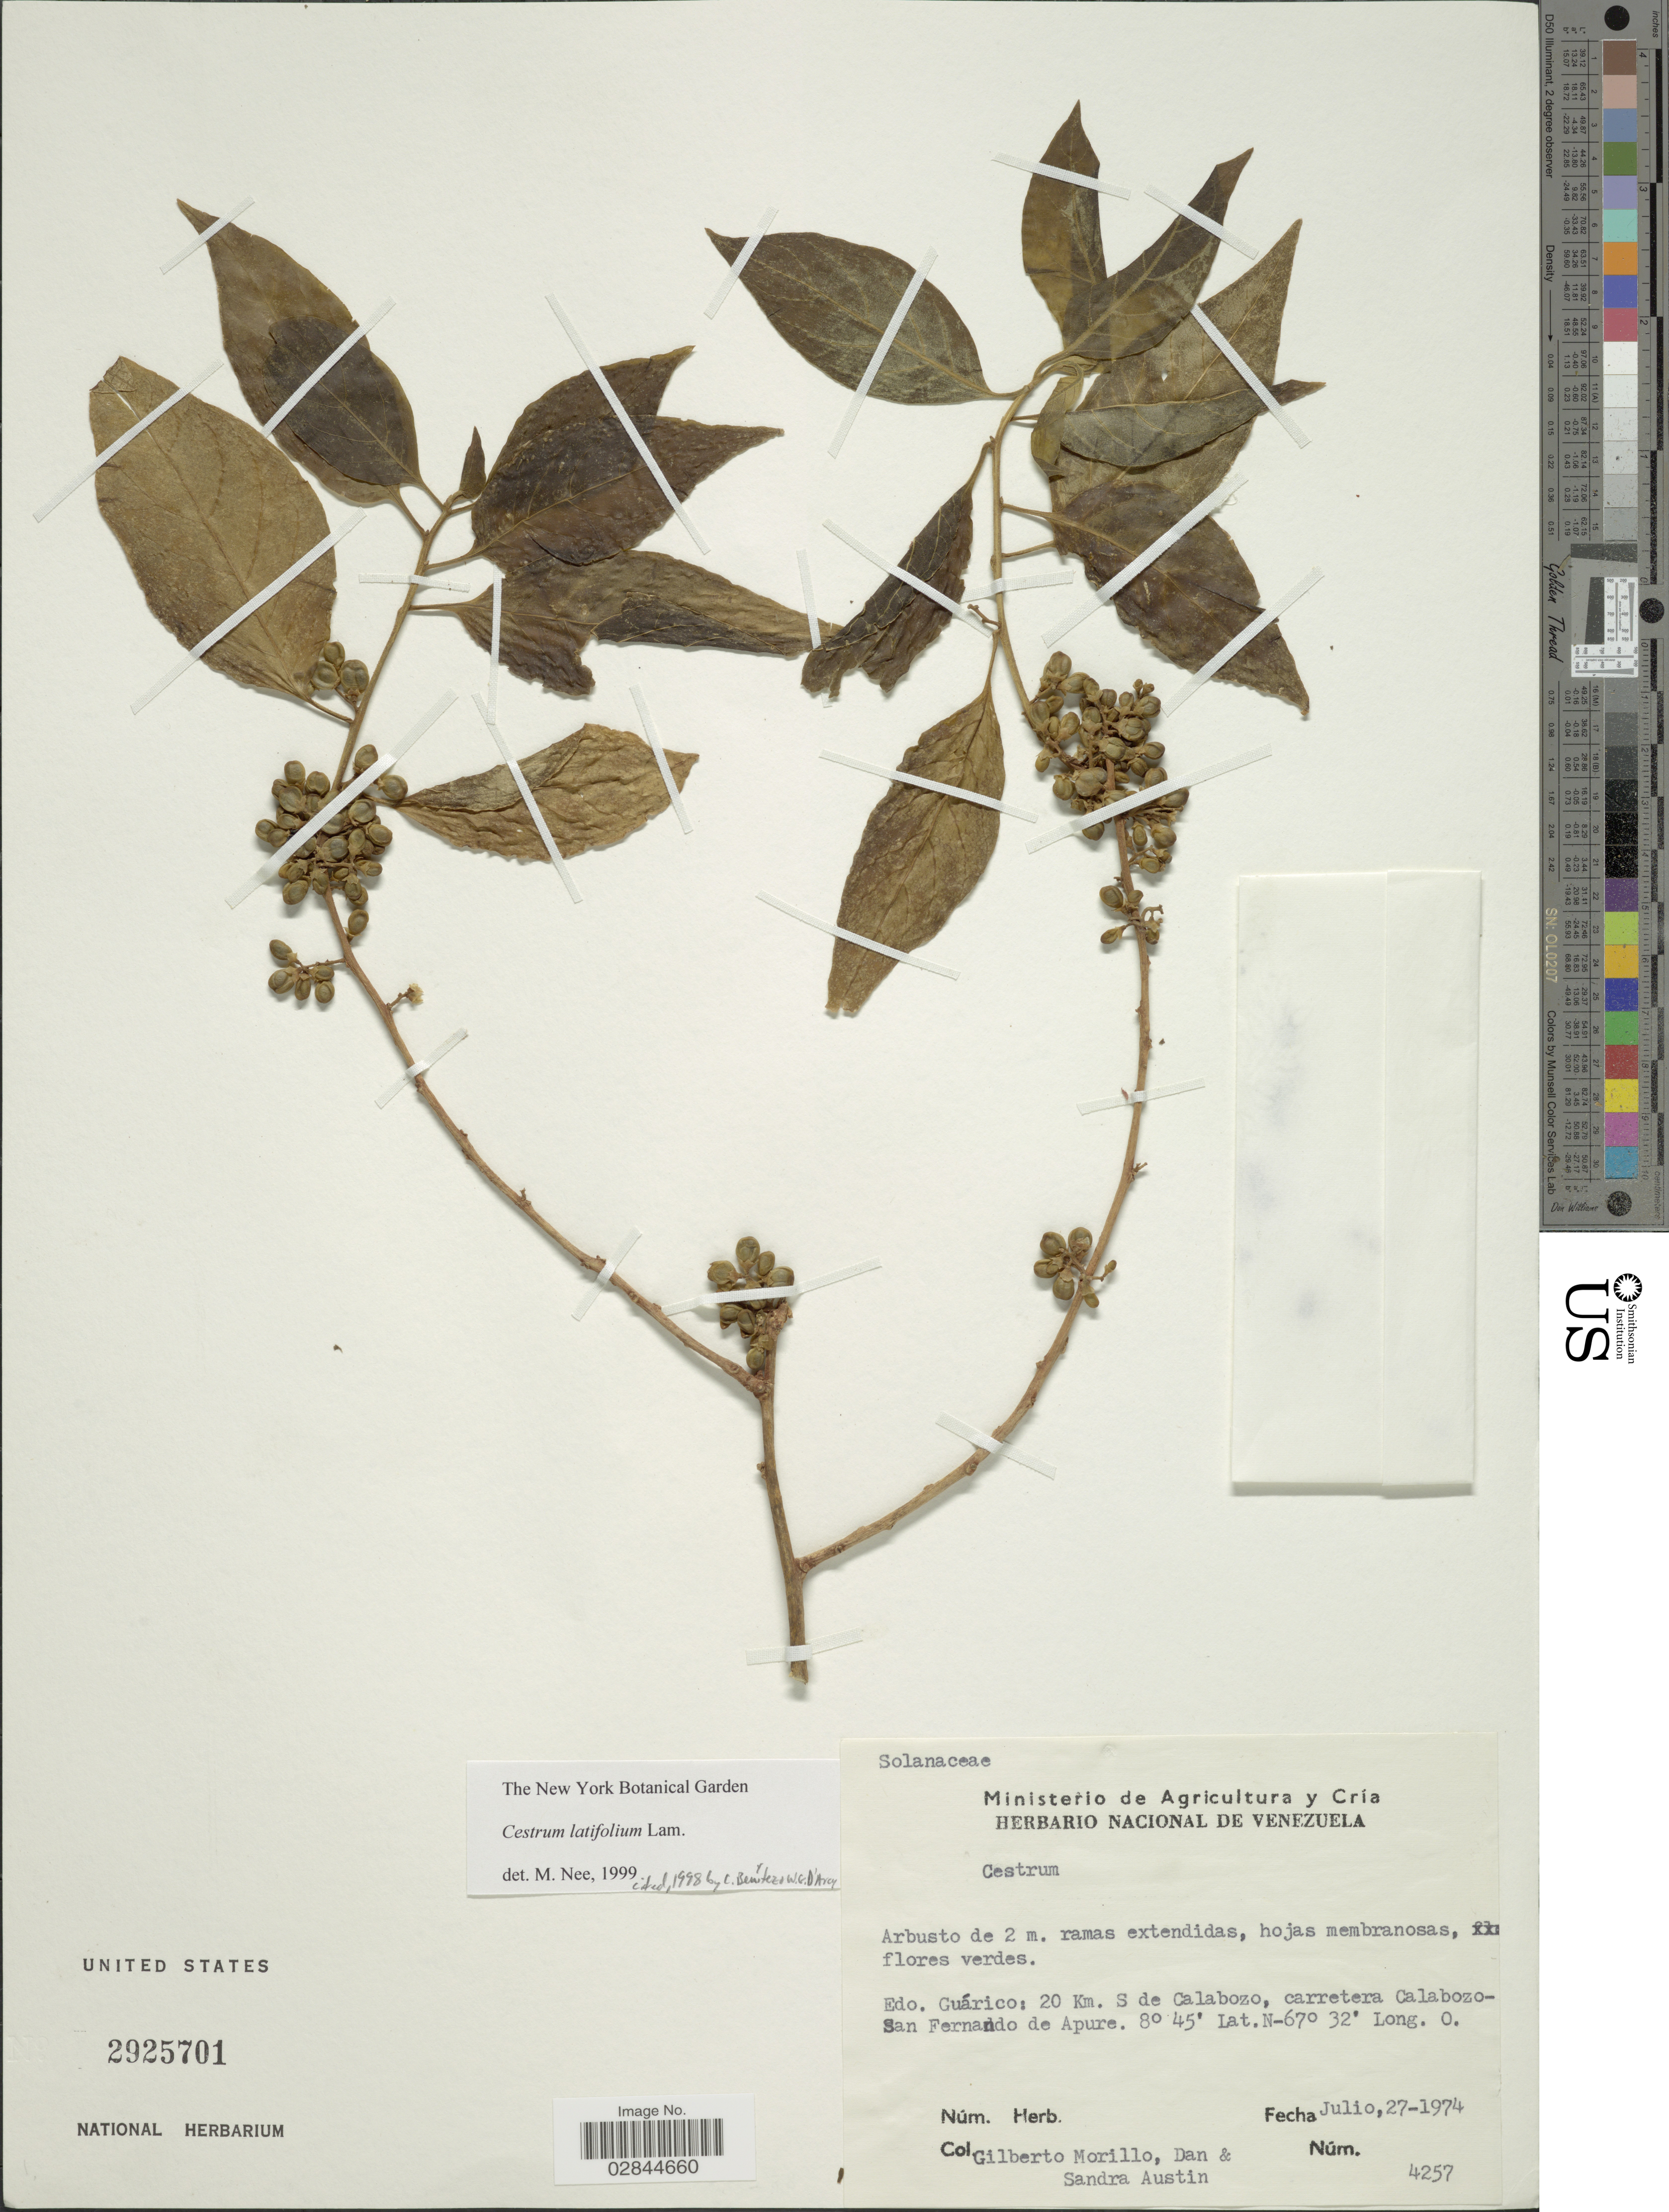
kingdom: Plantae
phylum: Tracheophyta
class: Magnoliopsida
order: Solanales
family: Solanaceae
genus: Cestrum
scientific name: Cestrum latifolium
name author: Lam.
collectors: G. Morillo & S. Austin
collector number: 4257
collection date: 1974-07-27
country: Venezuela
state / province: Guárico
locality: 20 Km. S de Calabozo, carretera Calabozo- San Fernando de Apure.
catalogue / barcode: US 2925701